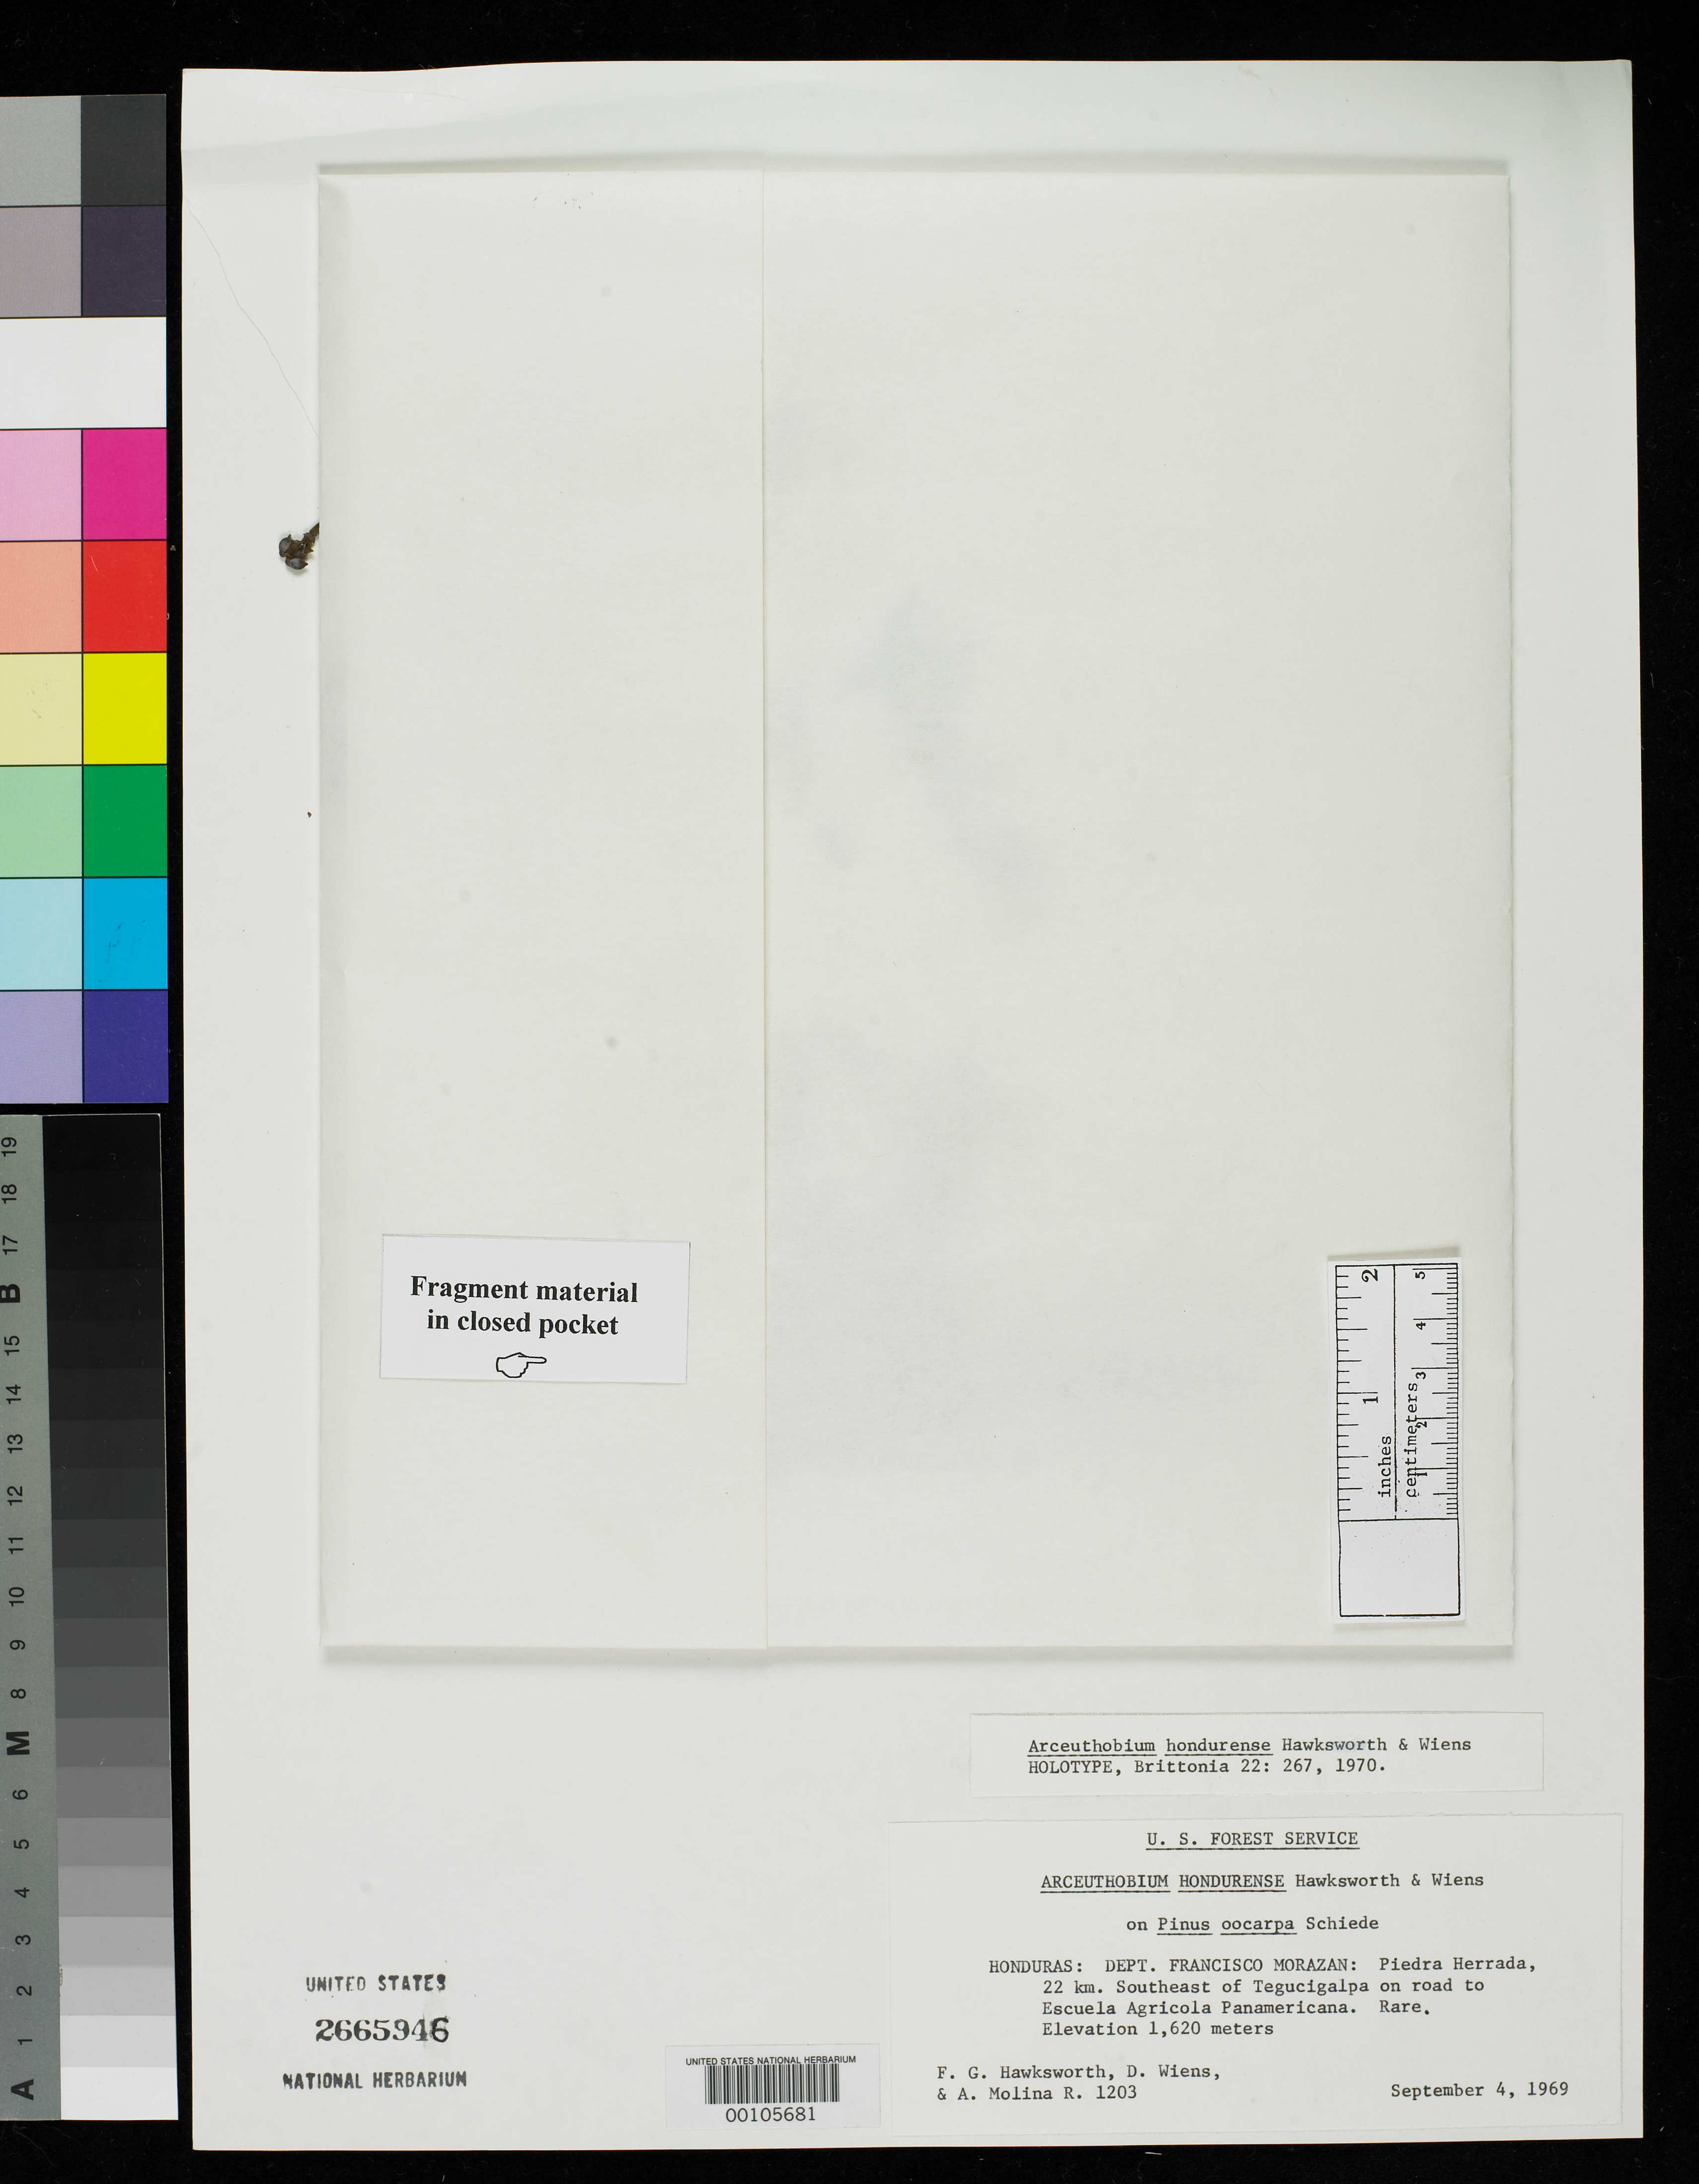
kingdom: Plantae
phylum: Tracheophyta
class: Magnoliopsida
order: Santalales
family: Viscaceae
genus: Arceuthobium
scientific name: Arceuthobium hondurense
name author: Hawksw. & Wiens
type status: Holotype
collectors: F. G. Hawksworth, D. Weins & A. Molina R.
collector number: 1203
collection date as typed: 04 Sep 1969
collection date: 1969-09-04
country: Honduras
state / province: Fco. Morazán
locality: Piedra Herrada, between Tegucigalpa and Escuela Agricola Panamericana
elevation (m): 1620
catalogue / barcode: US 2665946